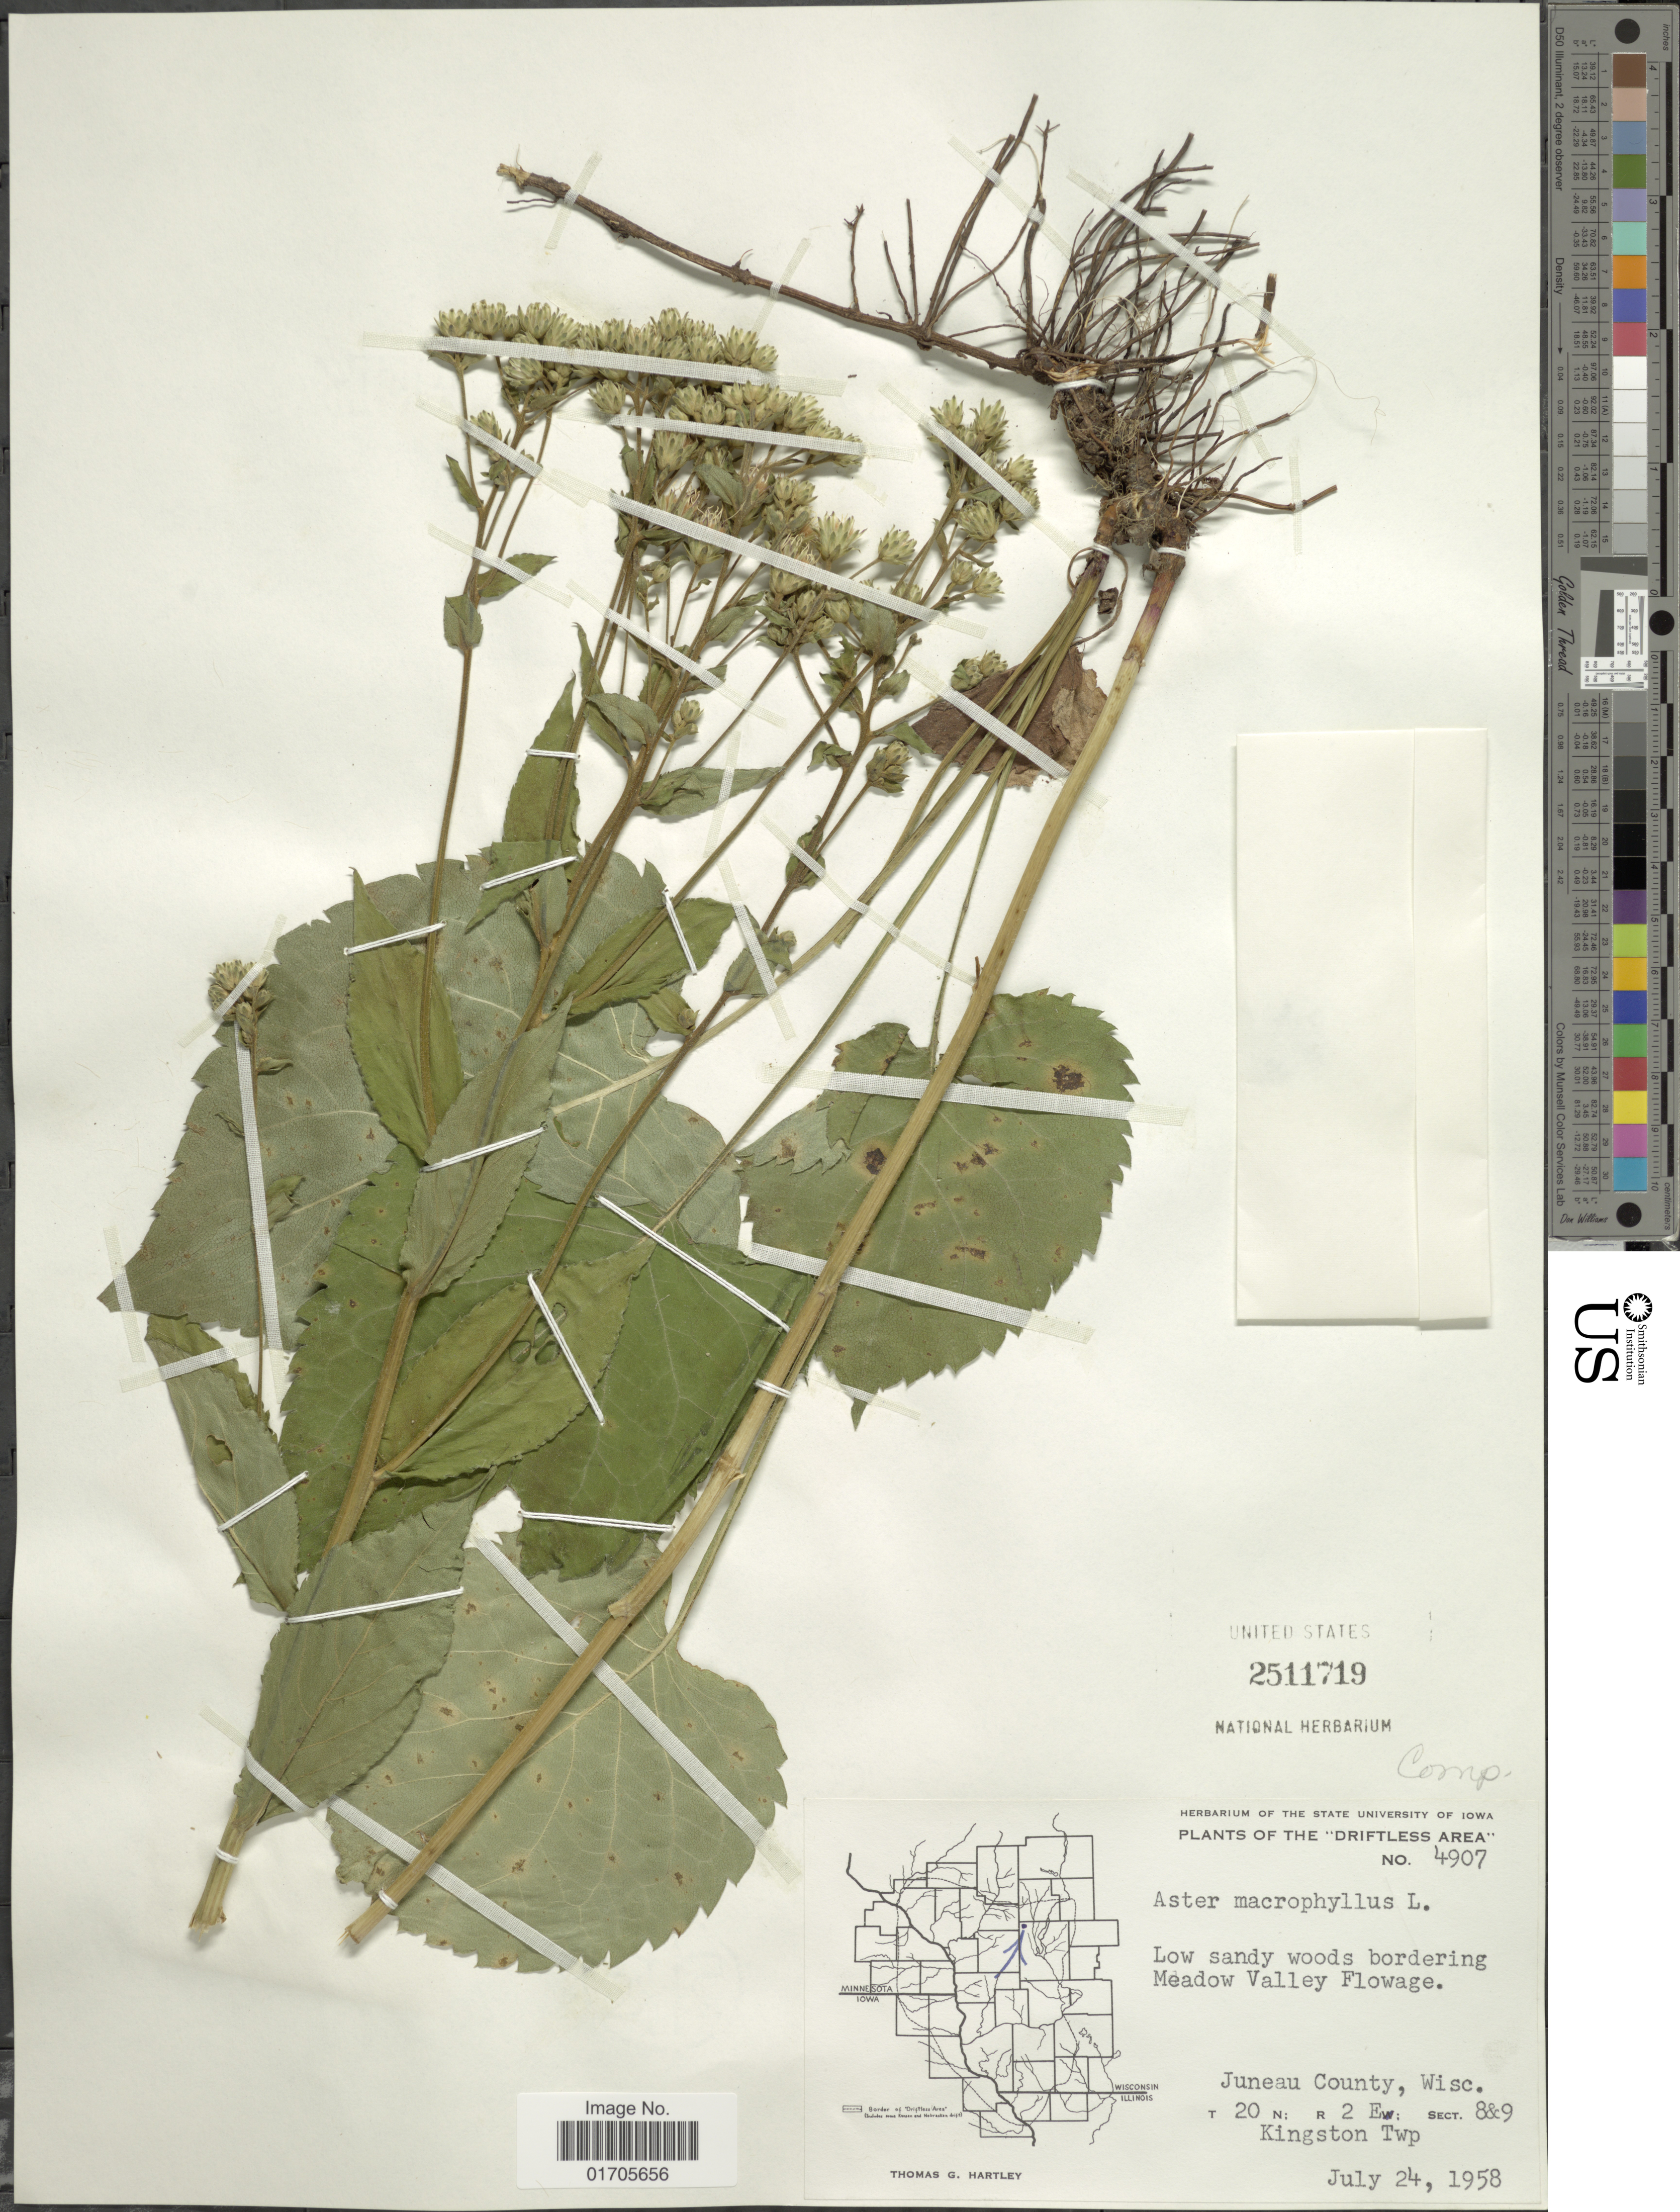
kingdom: Plantae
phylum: Tracheophyta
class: Magnoliopsida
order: Asterales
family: Asteraceae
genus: Eurybia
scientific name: Eurybia macrophylla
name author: (L.) Cass.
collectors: T. G. Hartley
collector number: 4907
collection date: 1958-07-24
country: United States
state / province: Wisconsin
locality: Driftless Area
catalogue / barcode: US 2511719